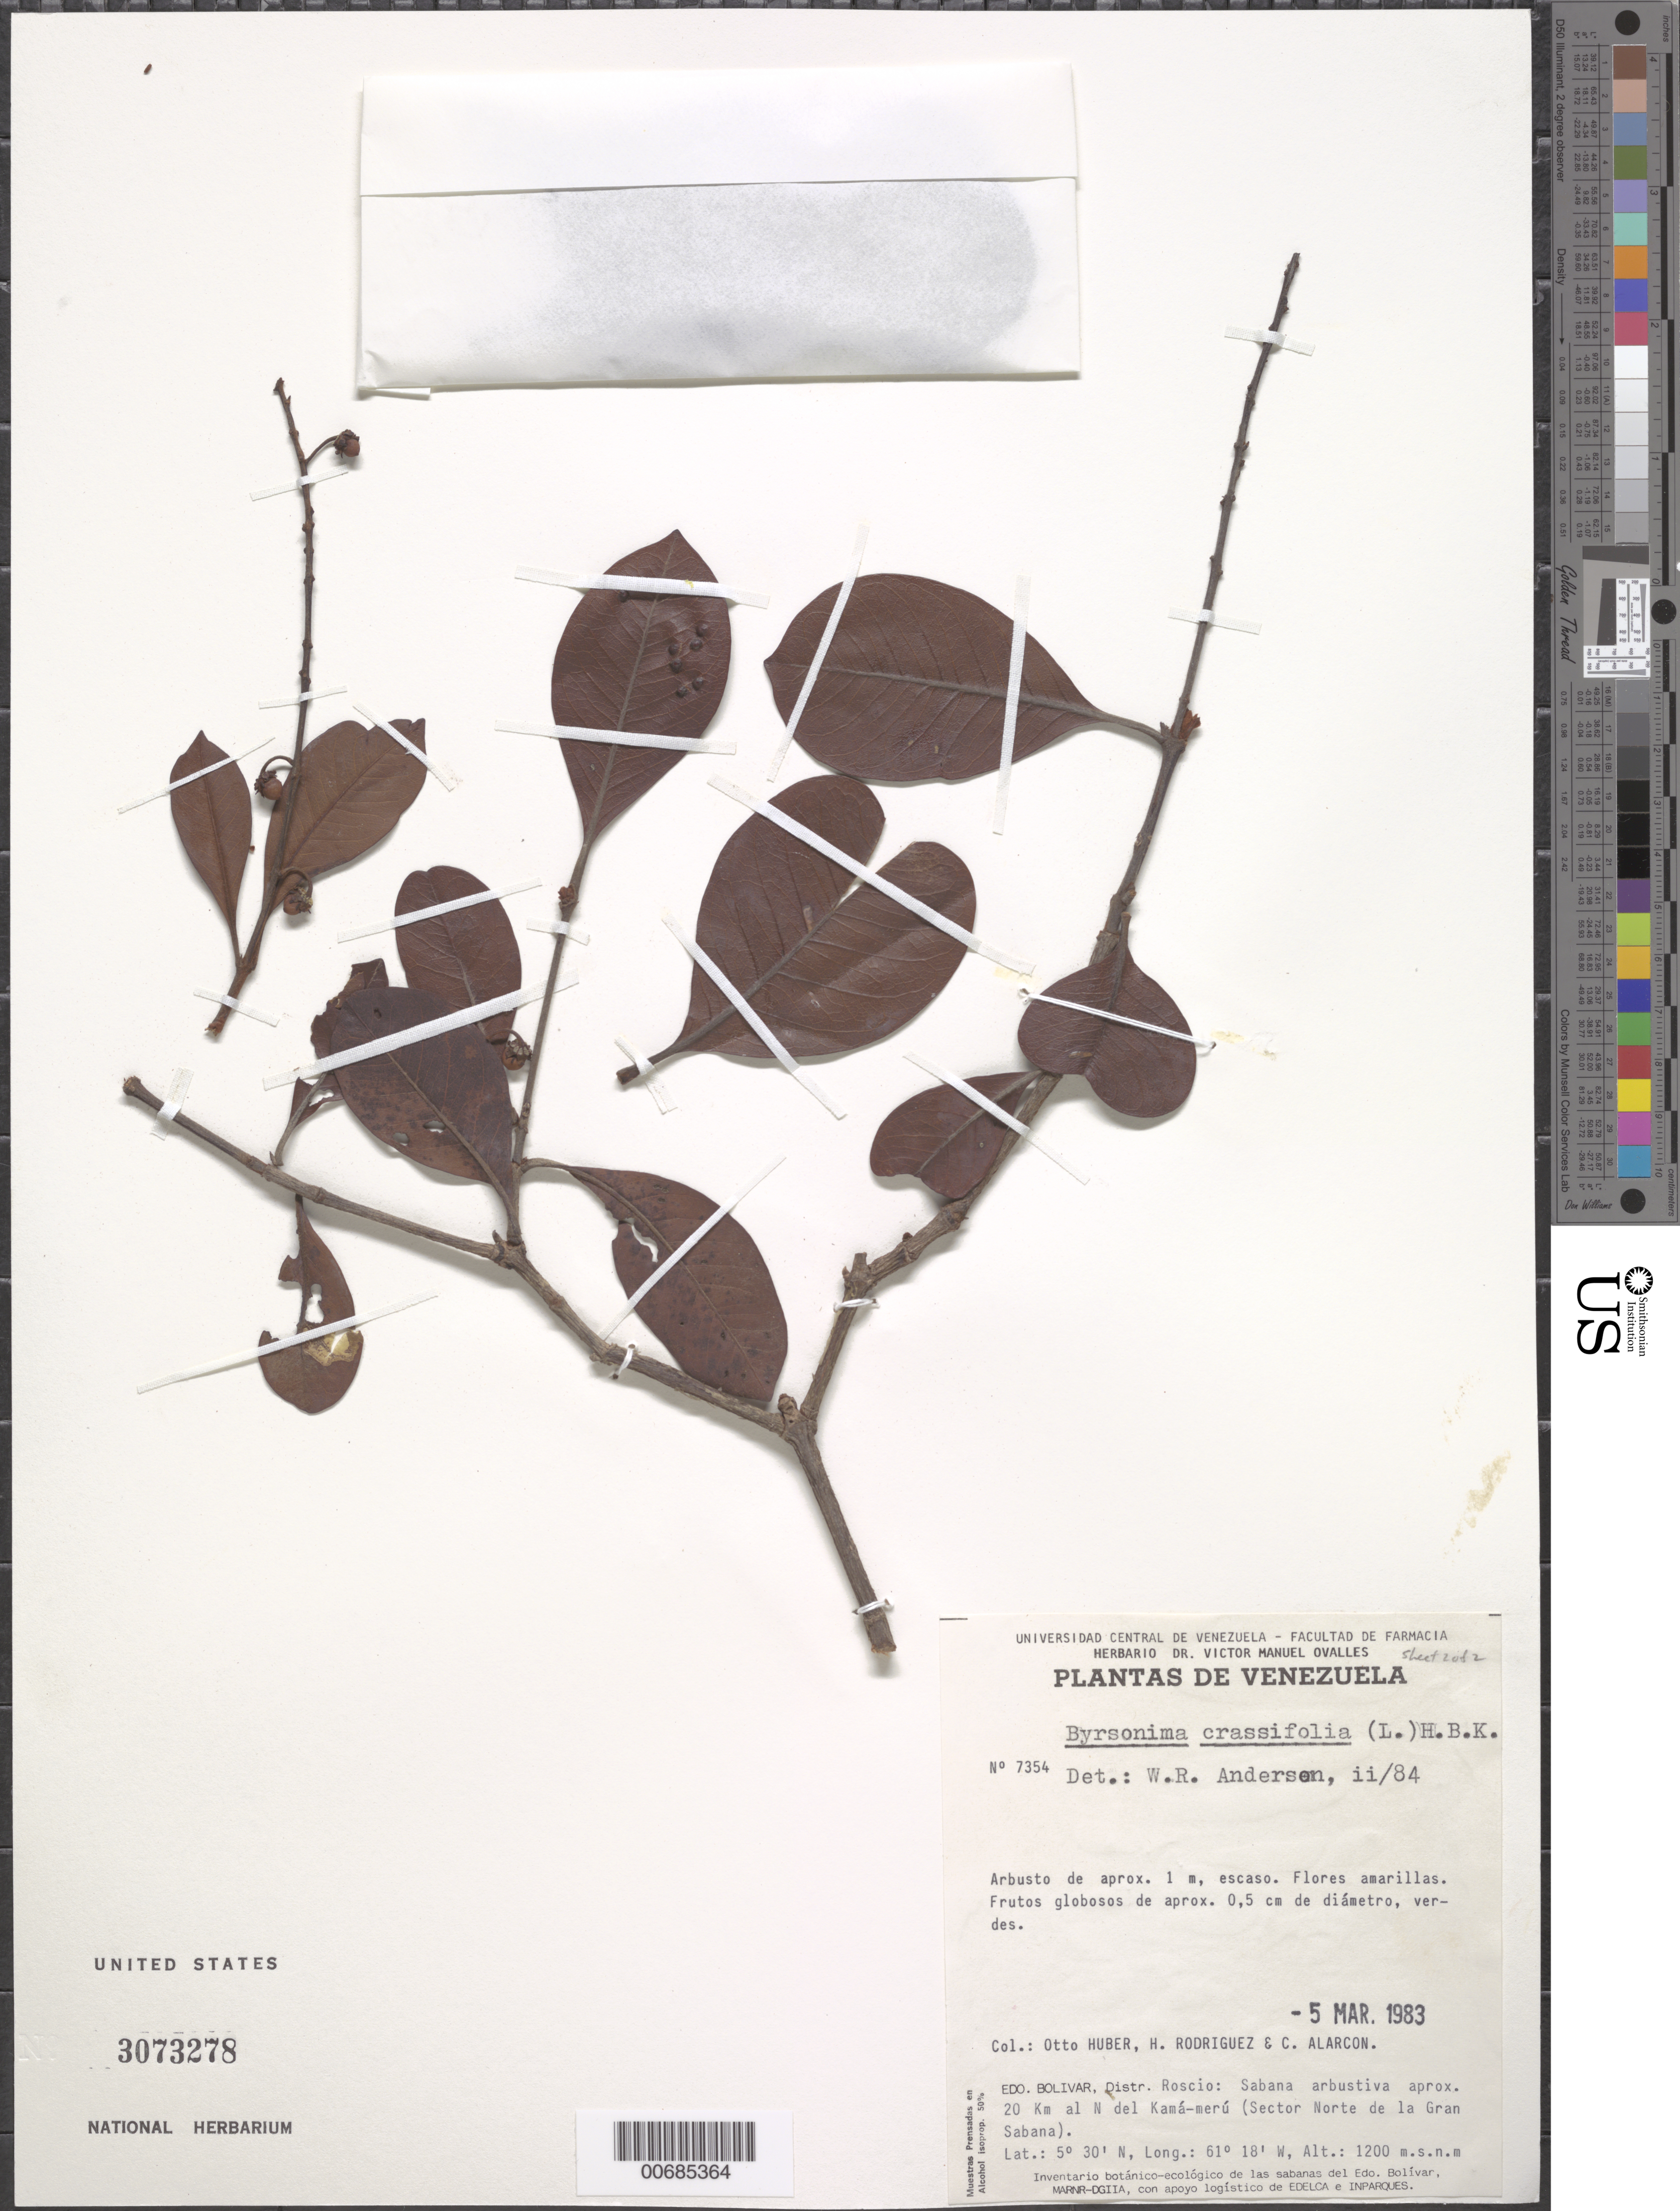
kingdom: Plantae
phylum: Tracheophyta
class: Magnoliopsida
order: Malpighiales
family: Malpighiaceae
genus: Byrsonima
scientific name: Byrsonima crassifolia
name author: (L.) Kunth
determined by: Anderson, W. R., (MICH), University of Michigan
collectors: O. Huber, H. Rodriguez & C. Alarcon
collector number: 7354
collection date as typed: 5-Mar-83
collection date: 1983-03-05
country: Venezuela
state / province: Bolívar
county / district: Roscio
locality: Río Aponwao, altitude of path toward Salto Aponwao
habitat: Sabana arbustiva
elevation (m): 1200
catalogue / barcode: US 3073278